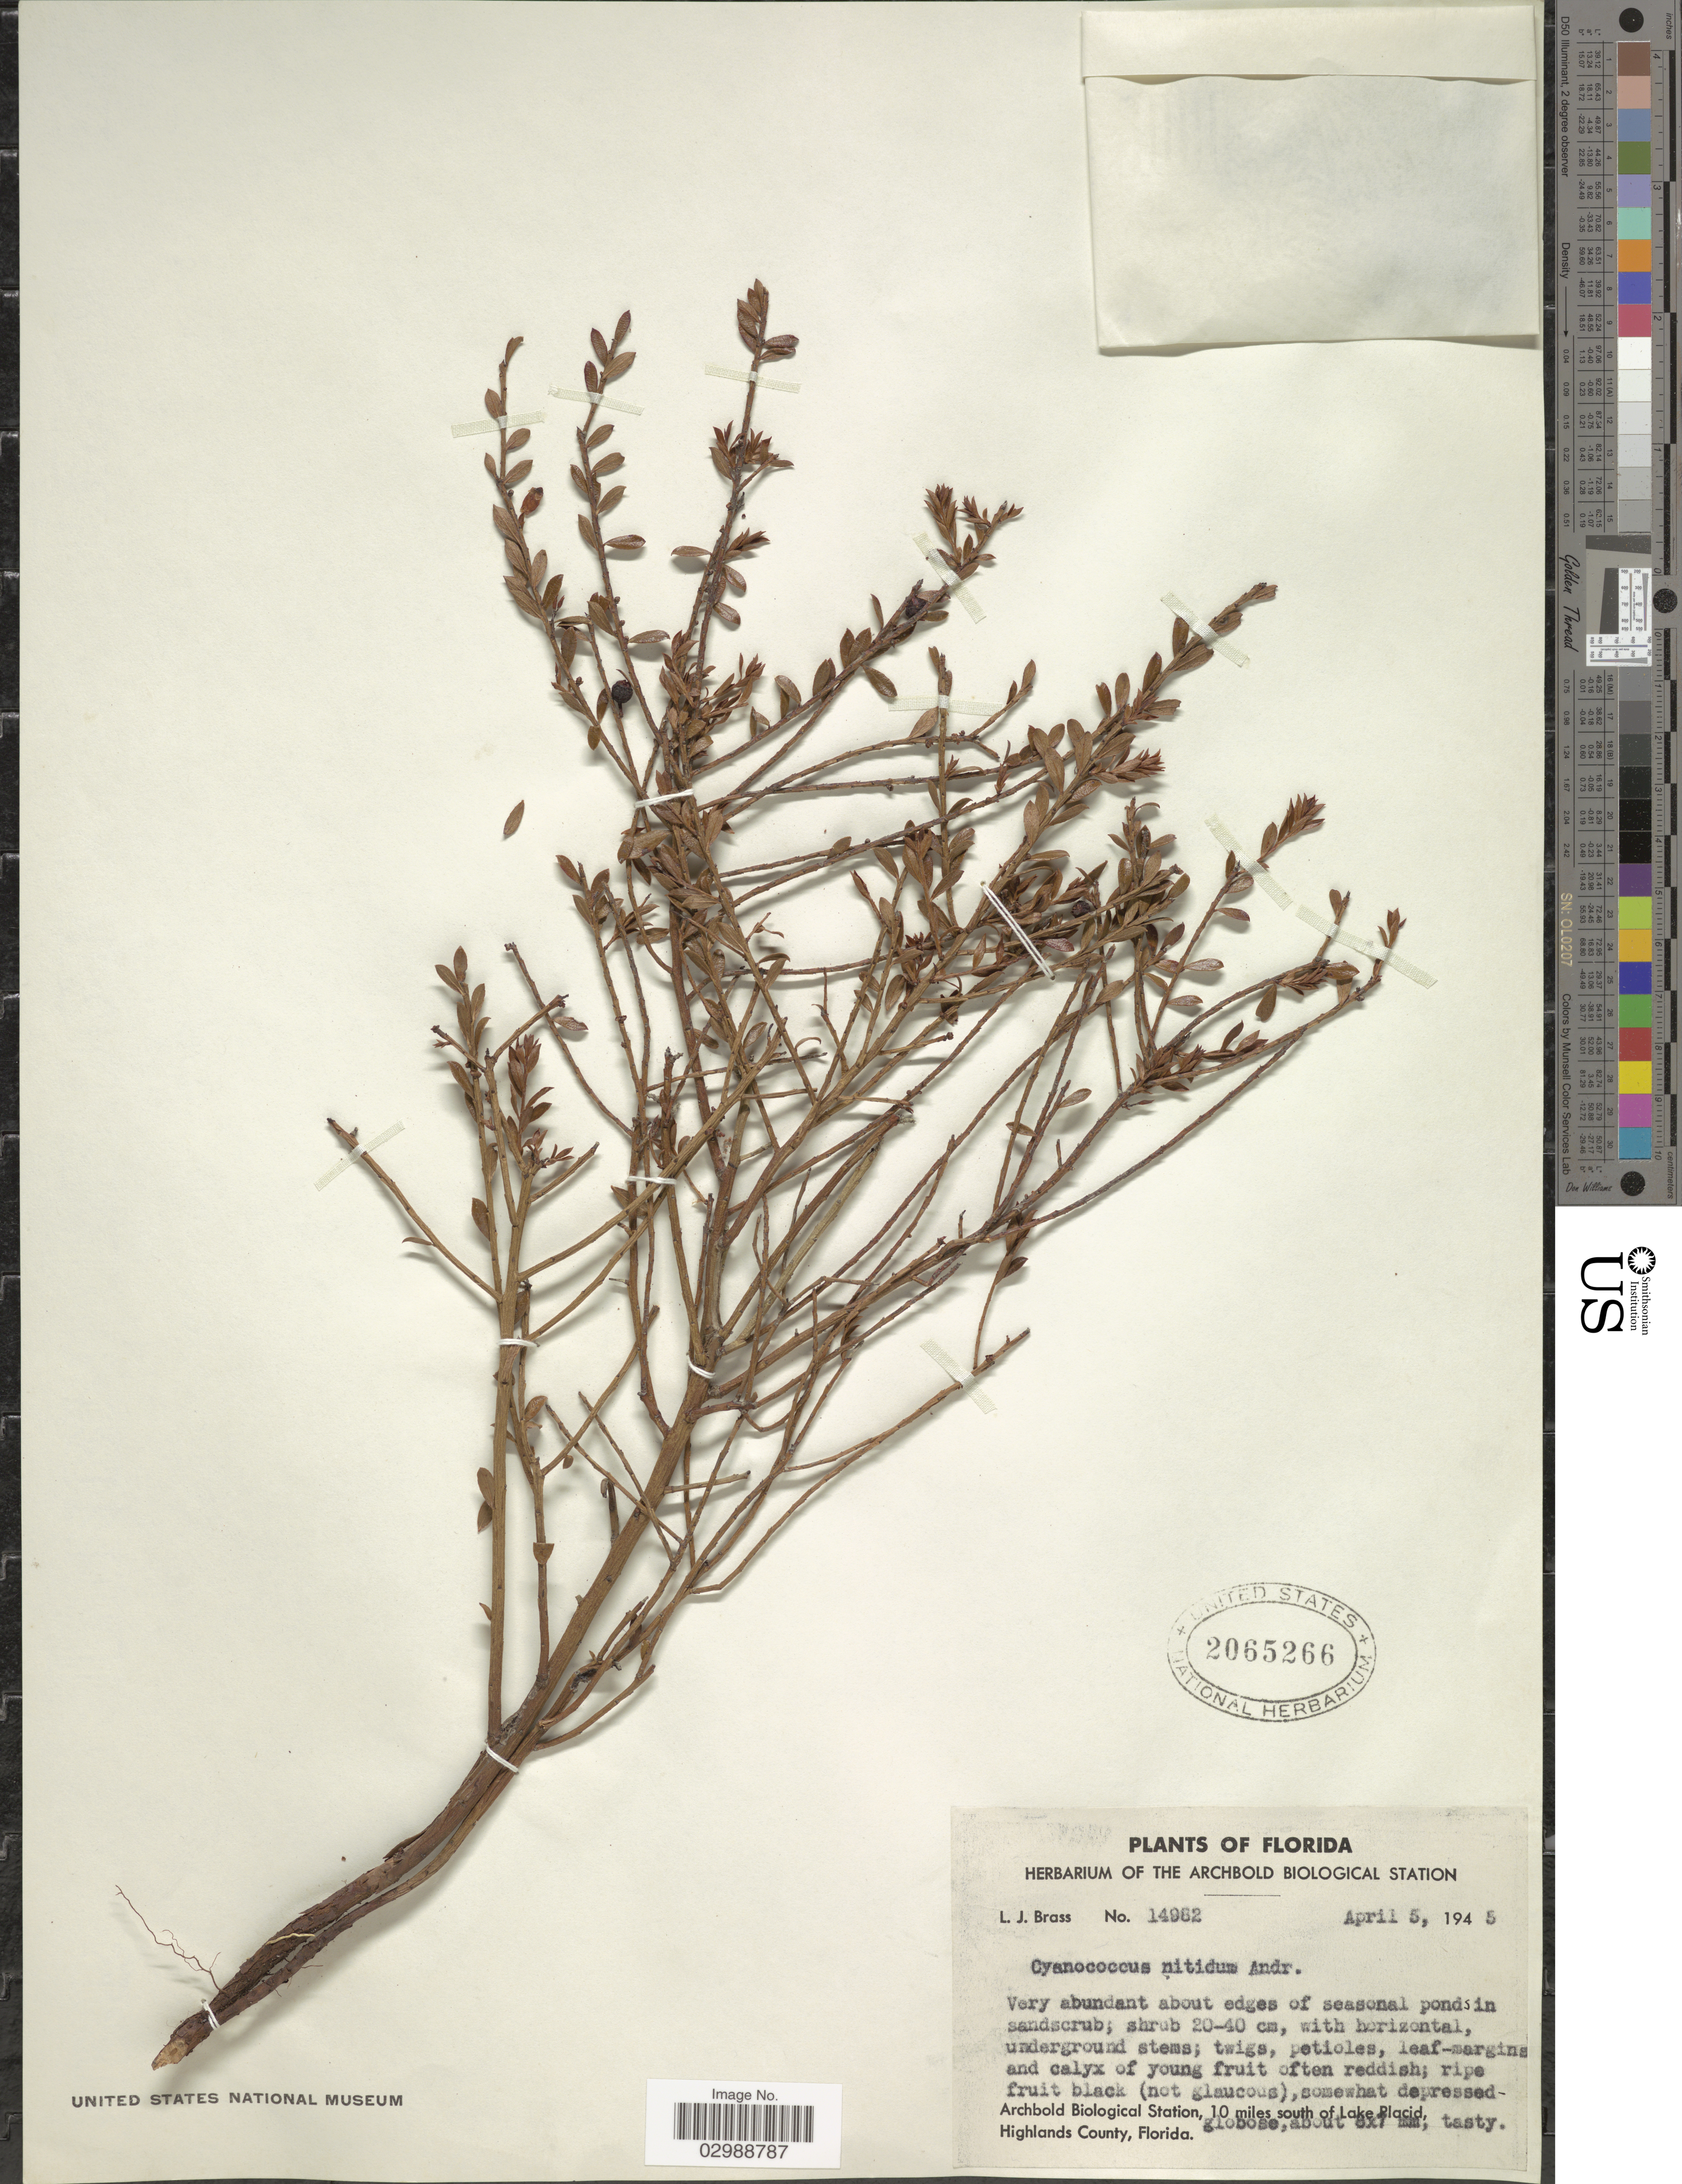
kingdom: Plantae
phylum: Tracheophyta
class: Magnoliopsida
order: Ericales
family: Ericaceae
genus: Vaccinium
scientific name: Vaccinium nitidum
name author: Andrews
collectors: L. J. Brass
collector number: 14962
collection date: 1945-04-05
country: United States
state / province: Florida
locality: Archbold Biological Station, 10 miles south of Lake Placid, Highlands County.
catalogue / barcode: US 2065266